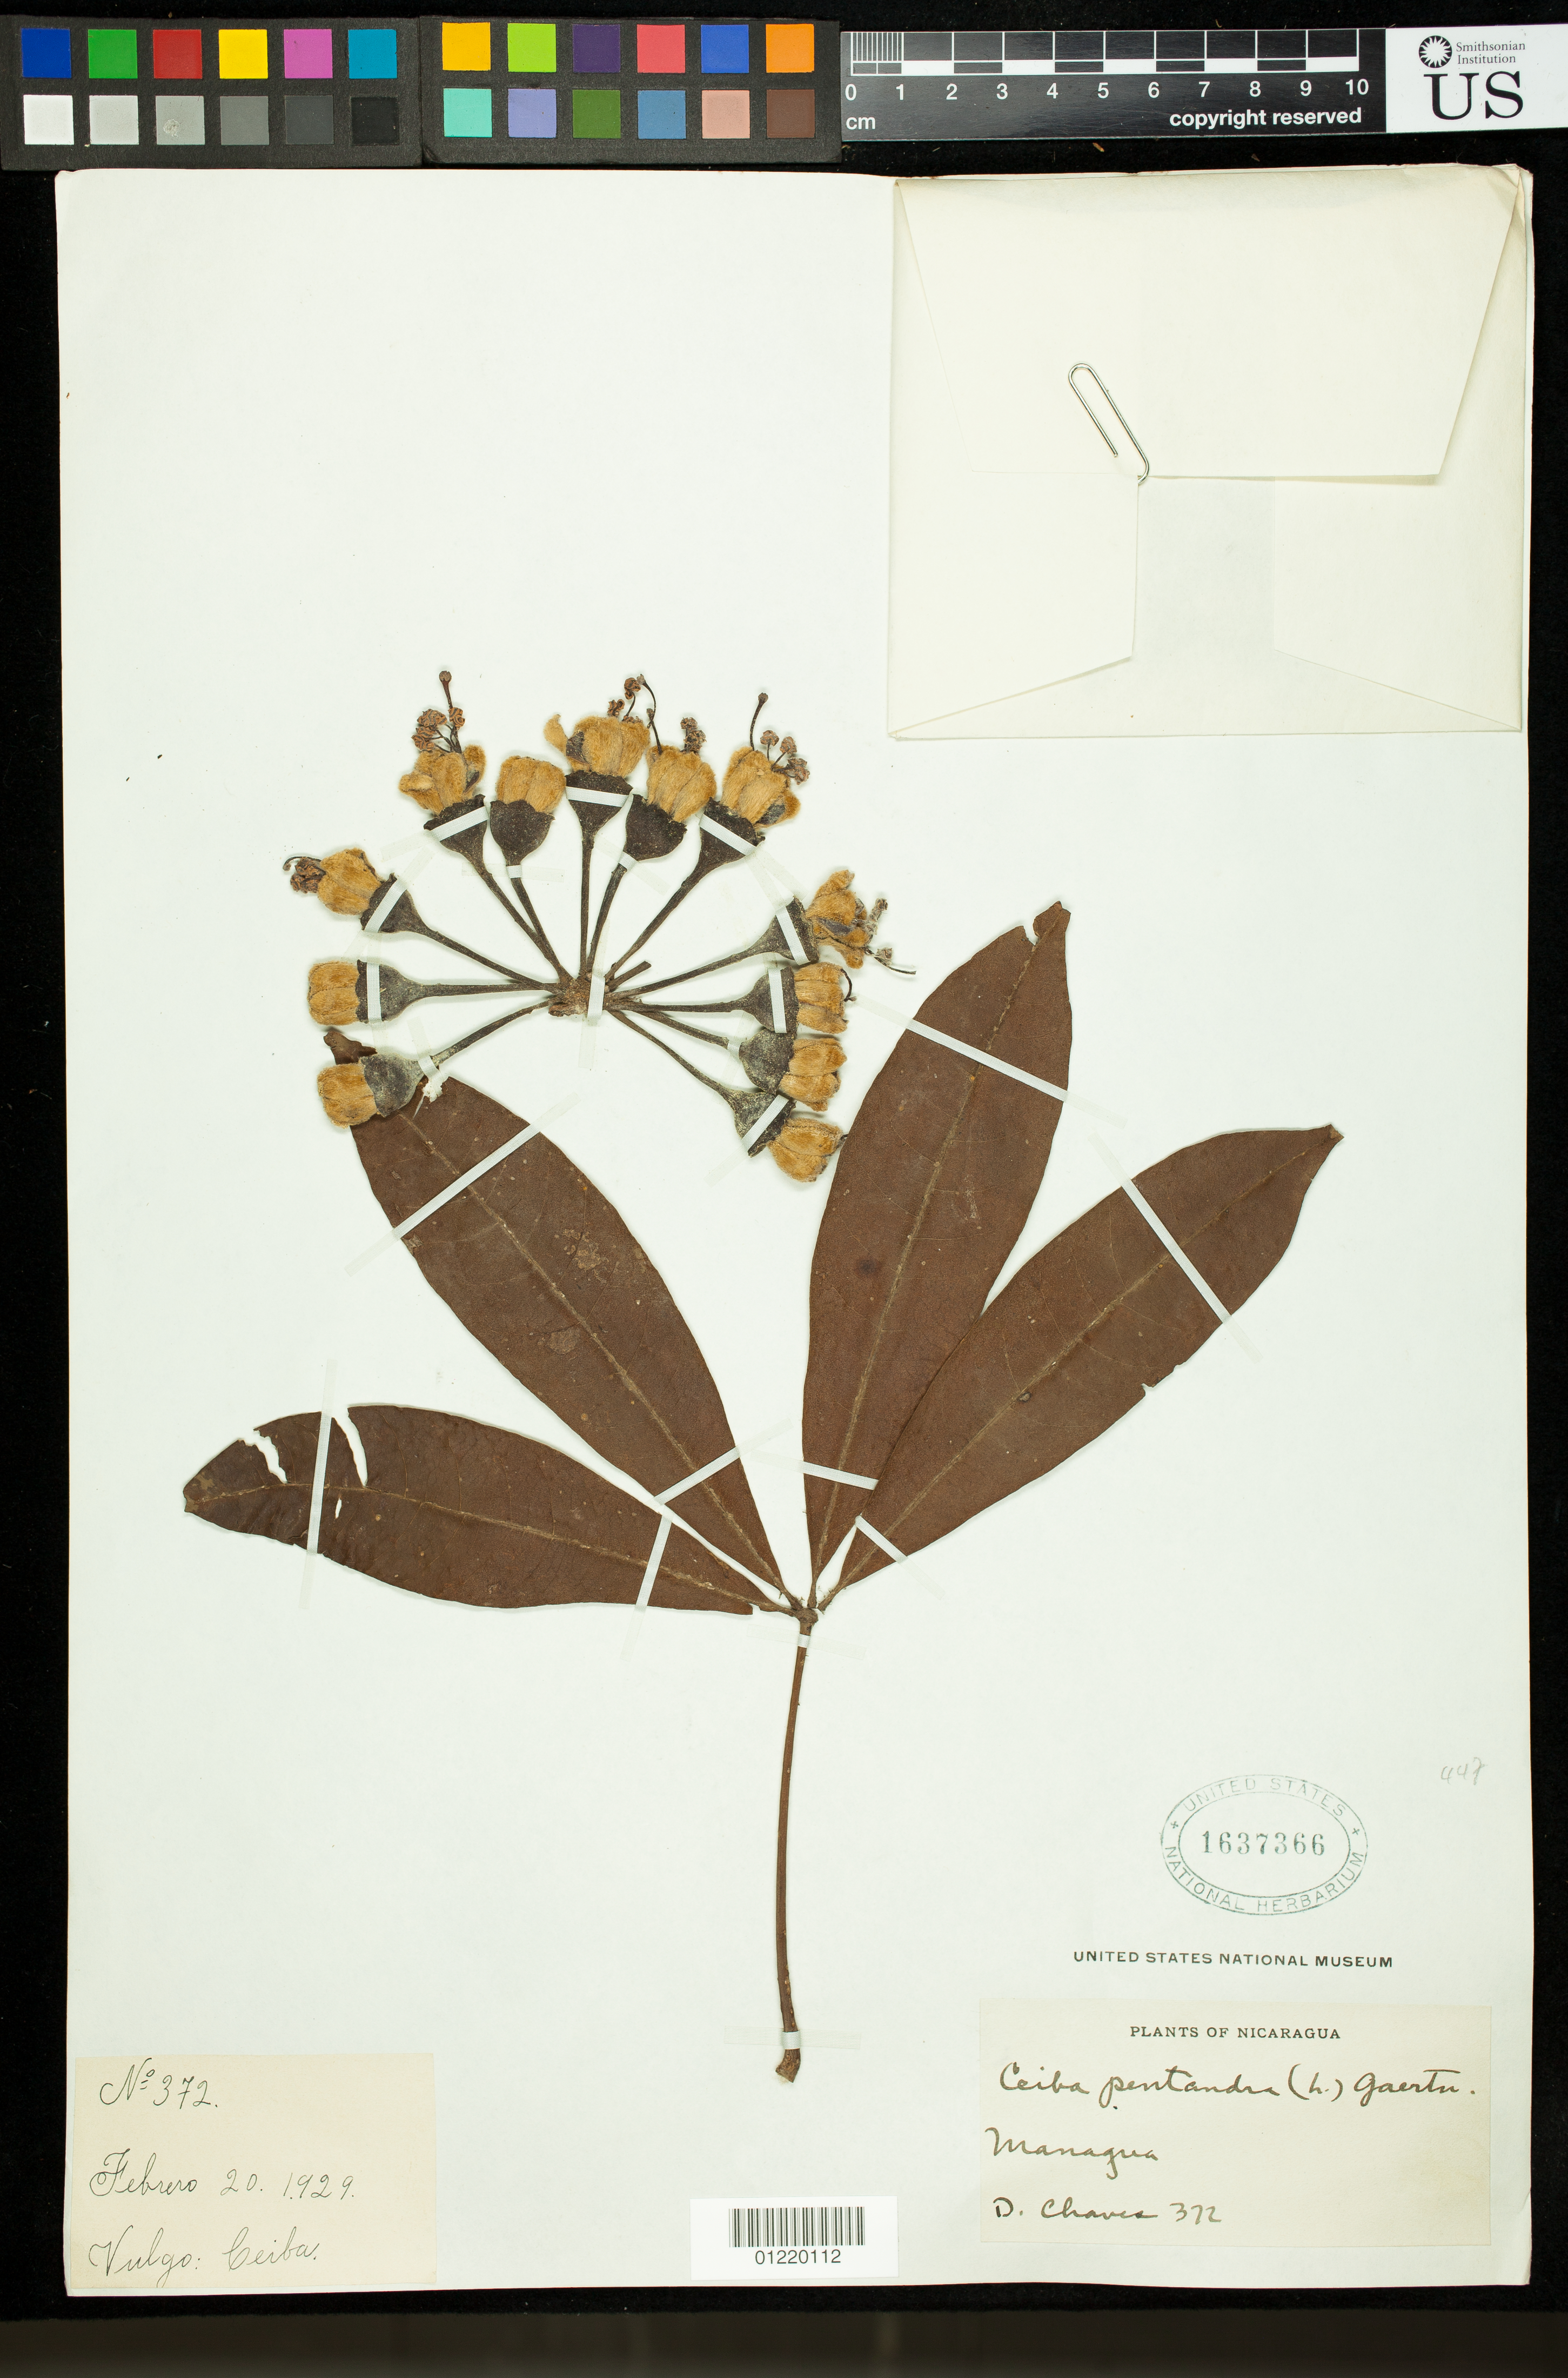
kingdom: Plantae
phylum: Tracheophyta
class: Magnoliopsida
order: Malvales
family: Malvaceae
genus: Ceiba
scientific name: Ceiba parvifolia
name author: Rose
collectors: D. Chaves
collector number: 372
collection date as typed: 2/20/1929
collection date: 1929-02-20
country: Nicaragua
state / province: Managua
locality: Managua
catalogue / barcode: US 1637366